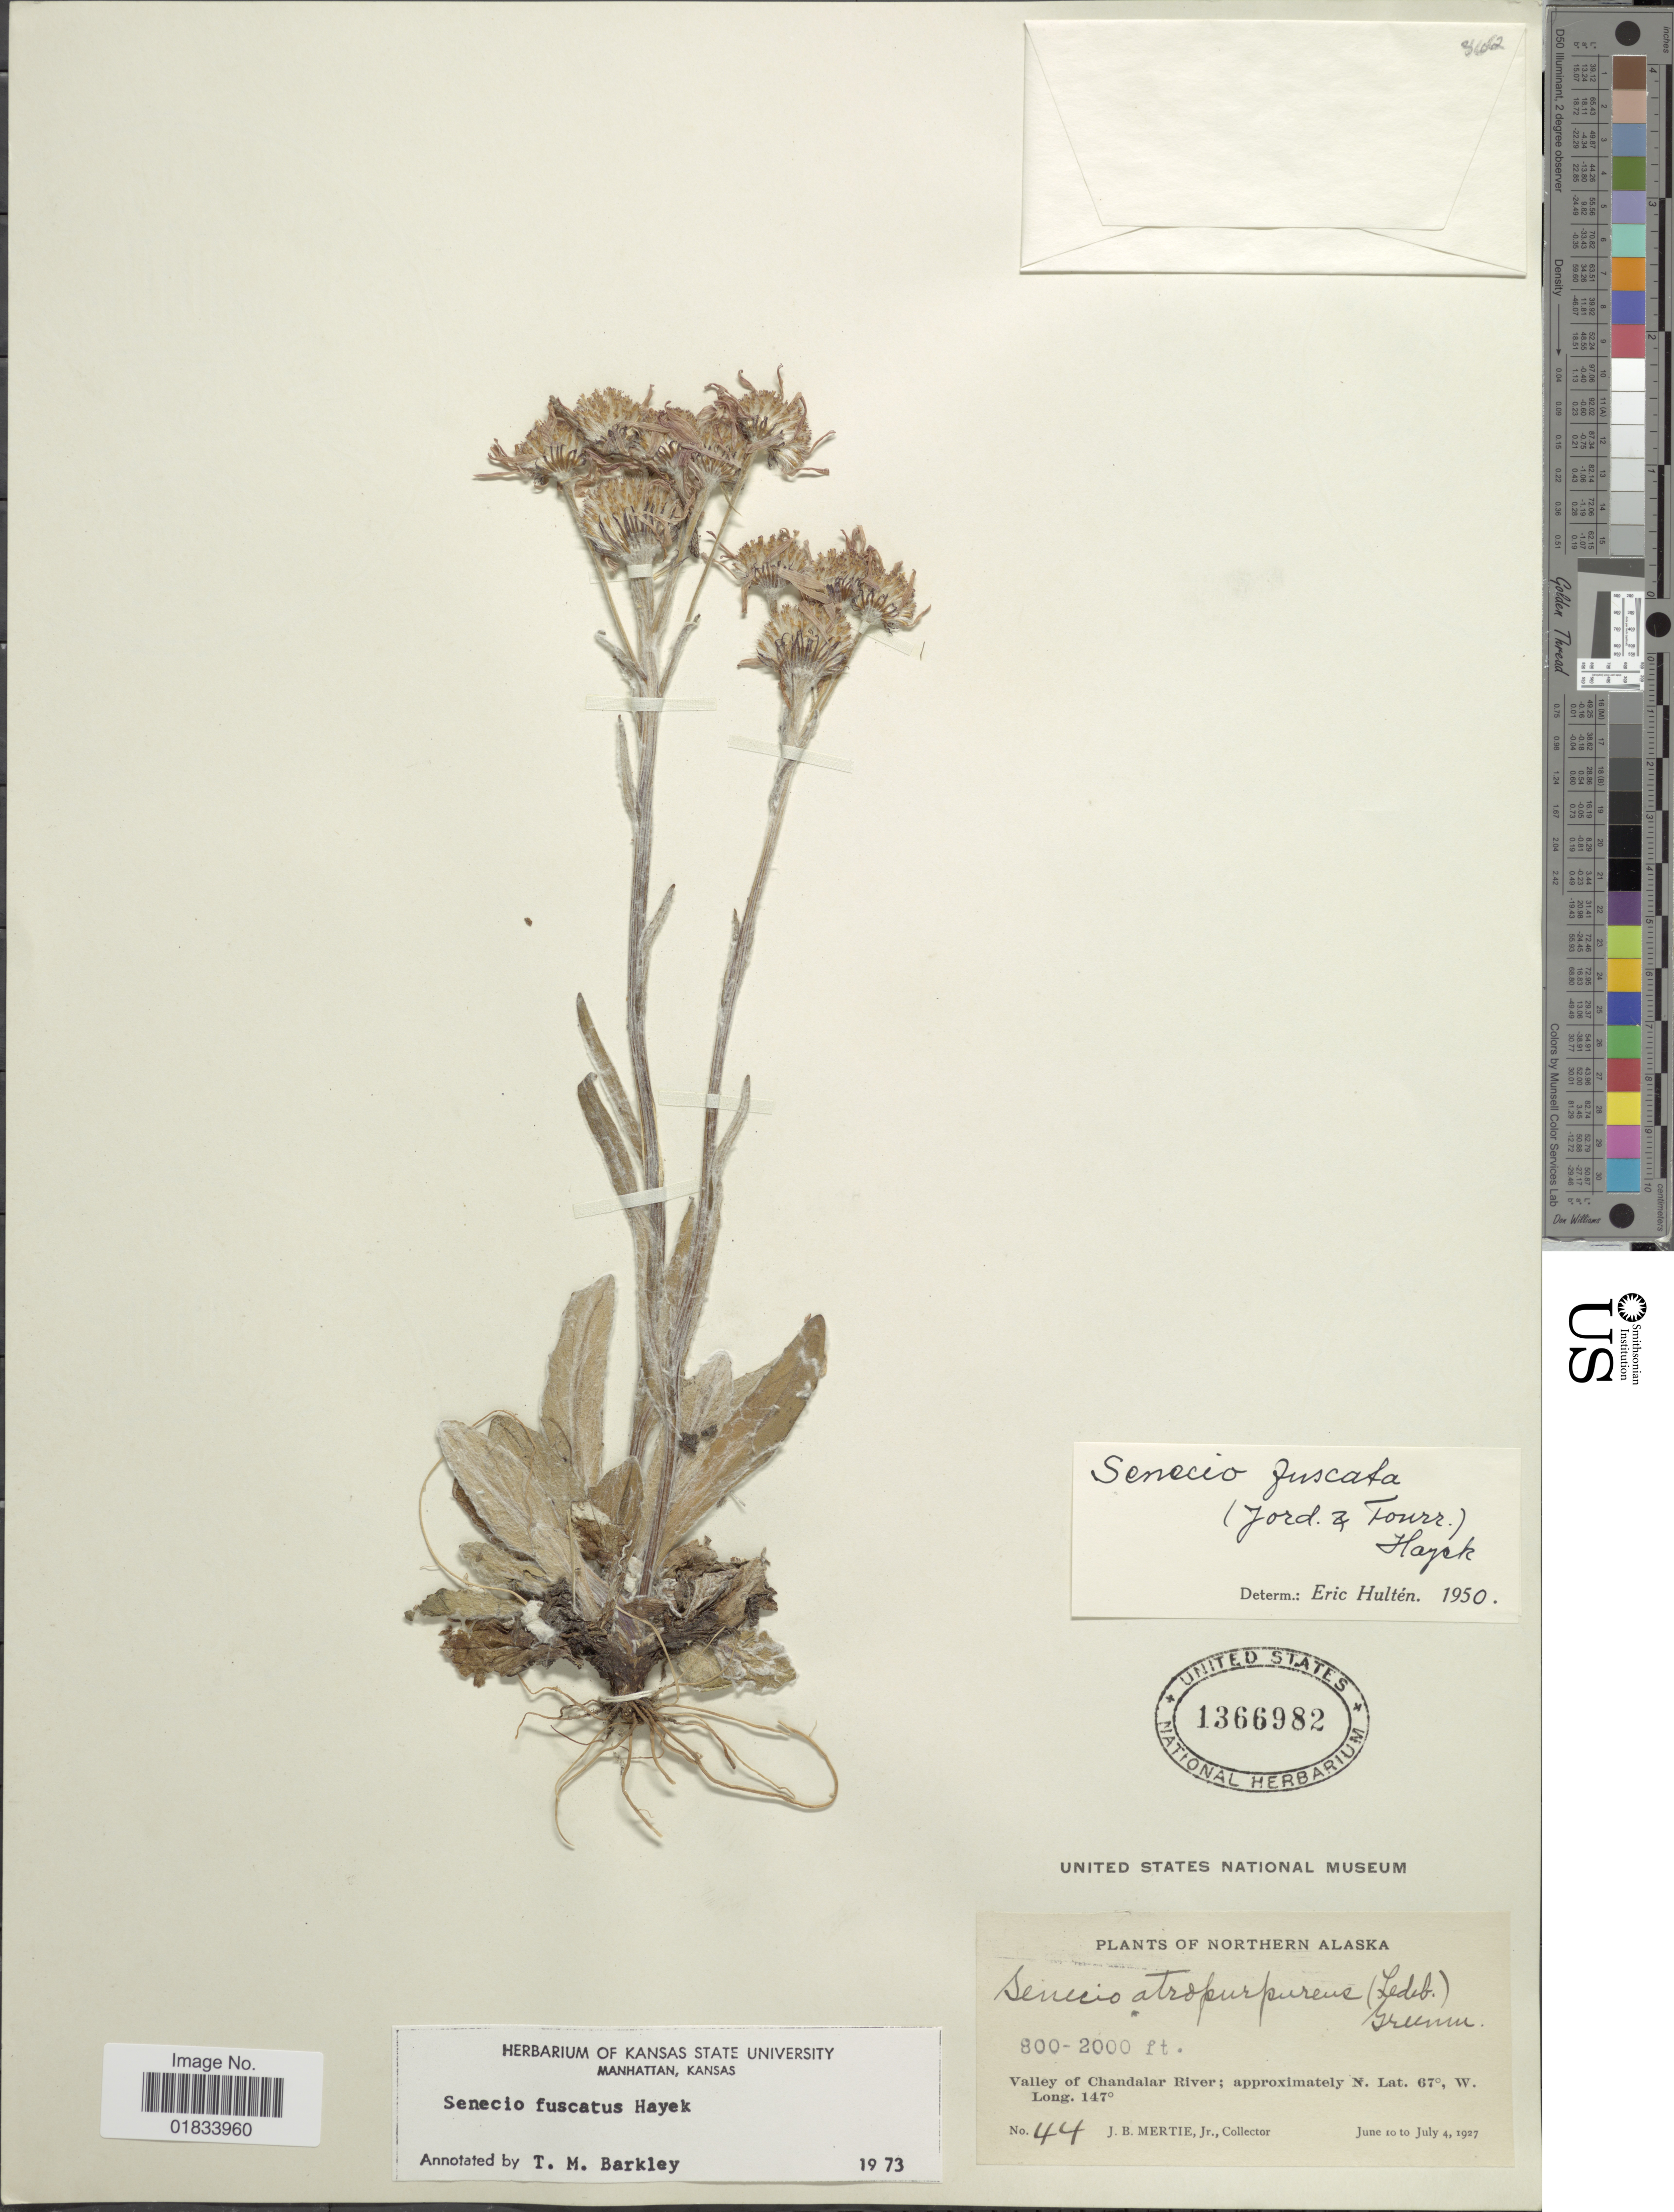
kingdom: Plantae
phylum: Tracheophyta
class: Magnoliopsida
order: Asterales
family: Asteraceae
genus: Senecio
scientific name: Senecio fuscatus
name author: (Jord. & Fourr.) Hayek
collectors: J. Mertie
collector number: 44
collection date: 1927-06-10/1927-07-04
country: United States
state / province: Alaska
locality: Northern Alaska, valley of Chandalar River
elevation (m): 244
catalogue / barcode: US 1366982